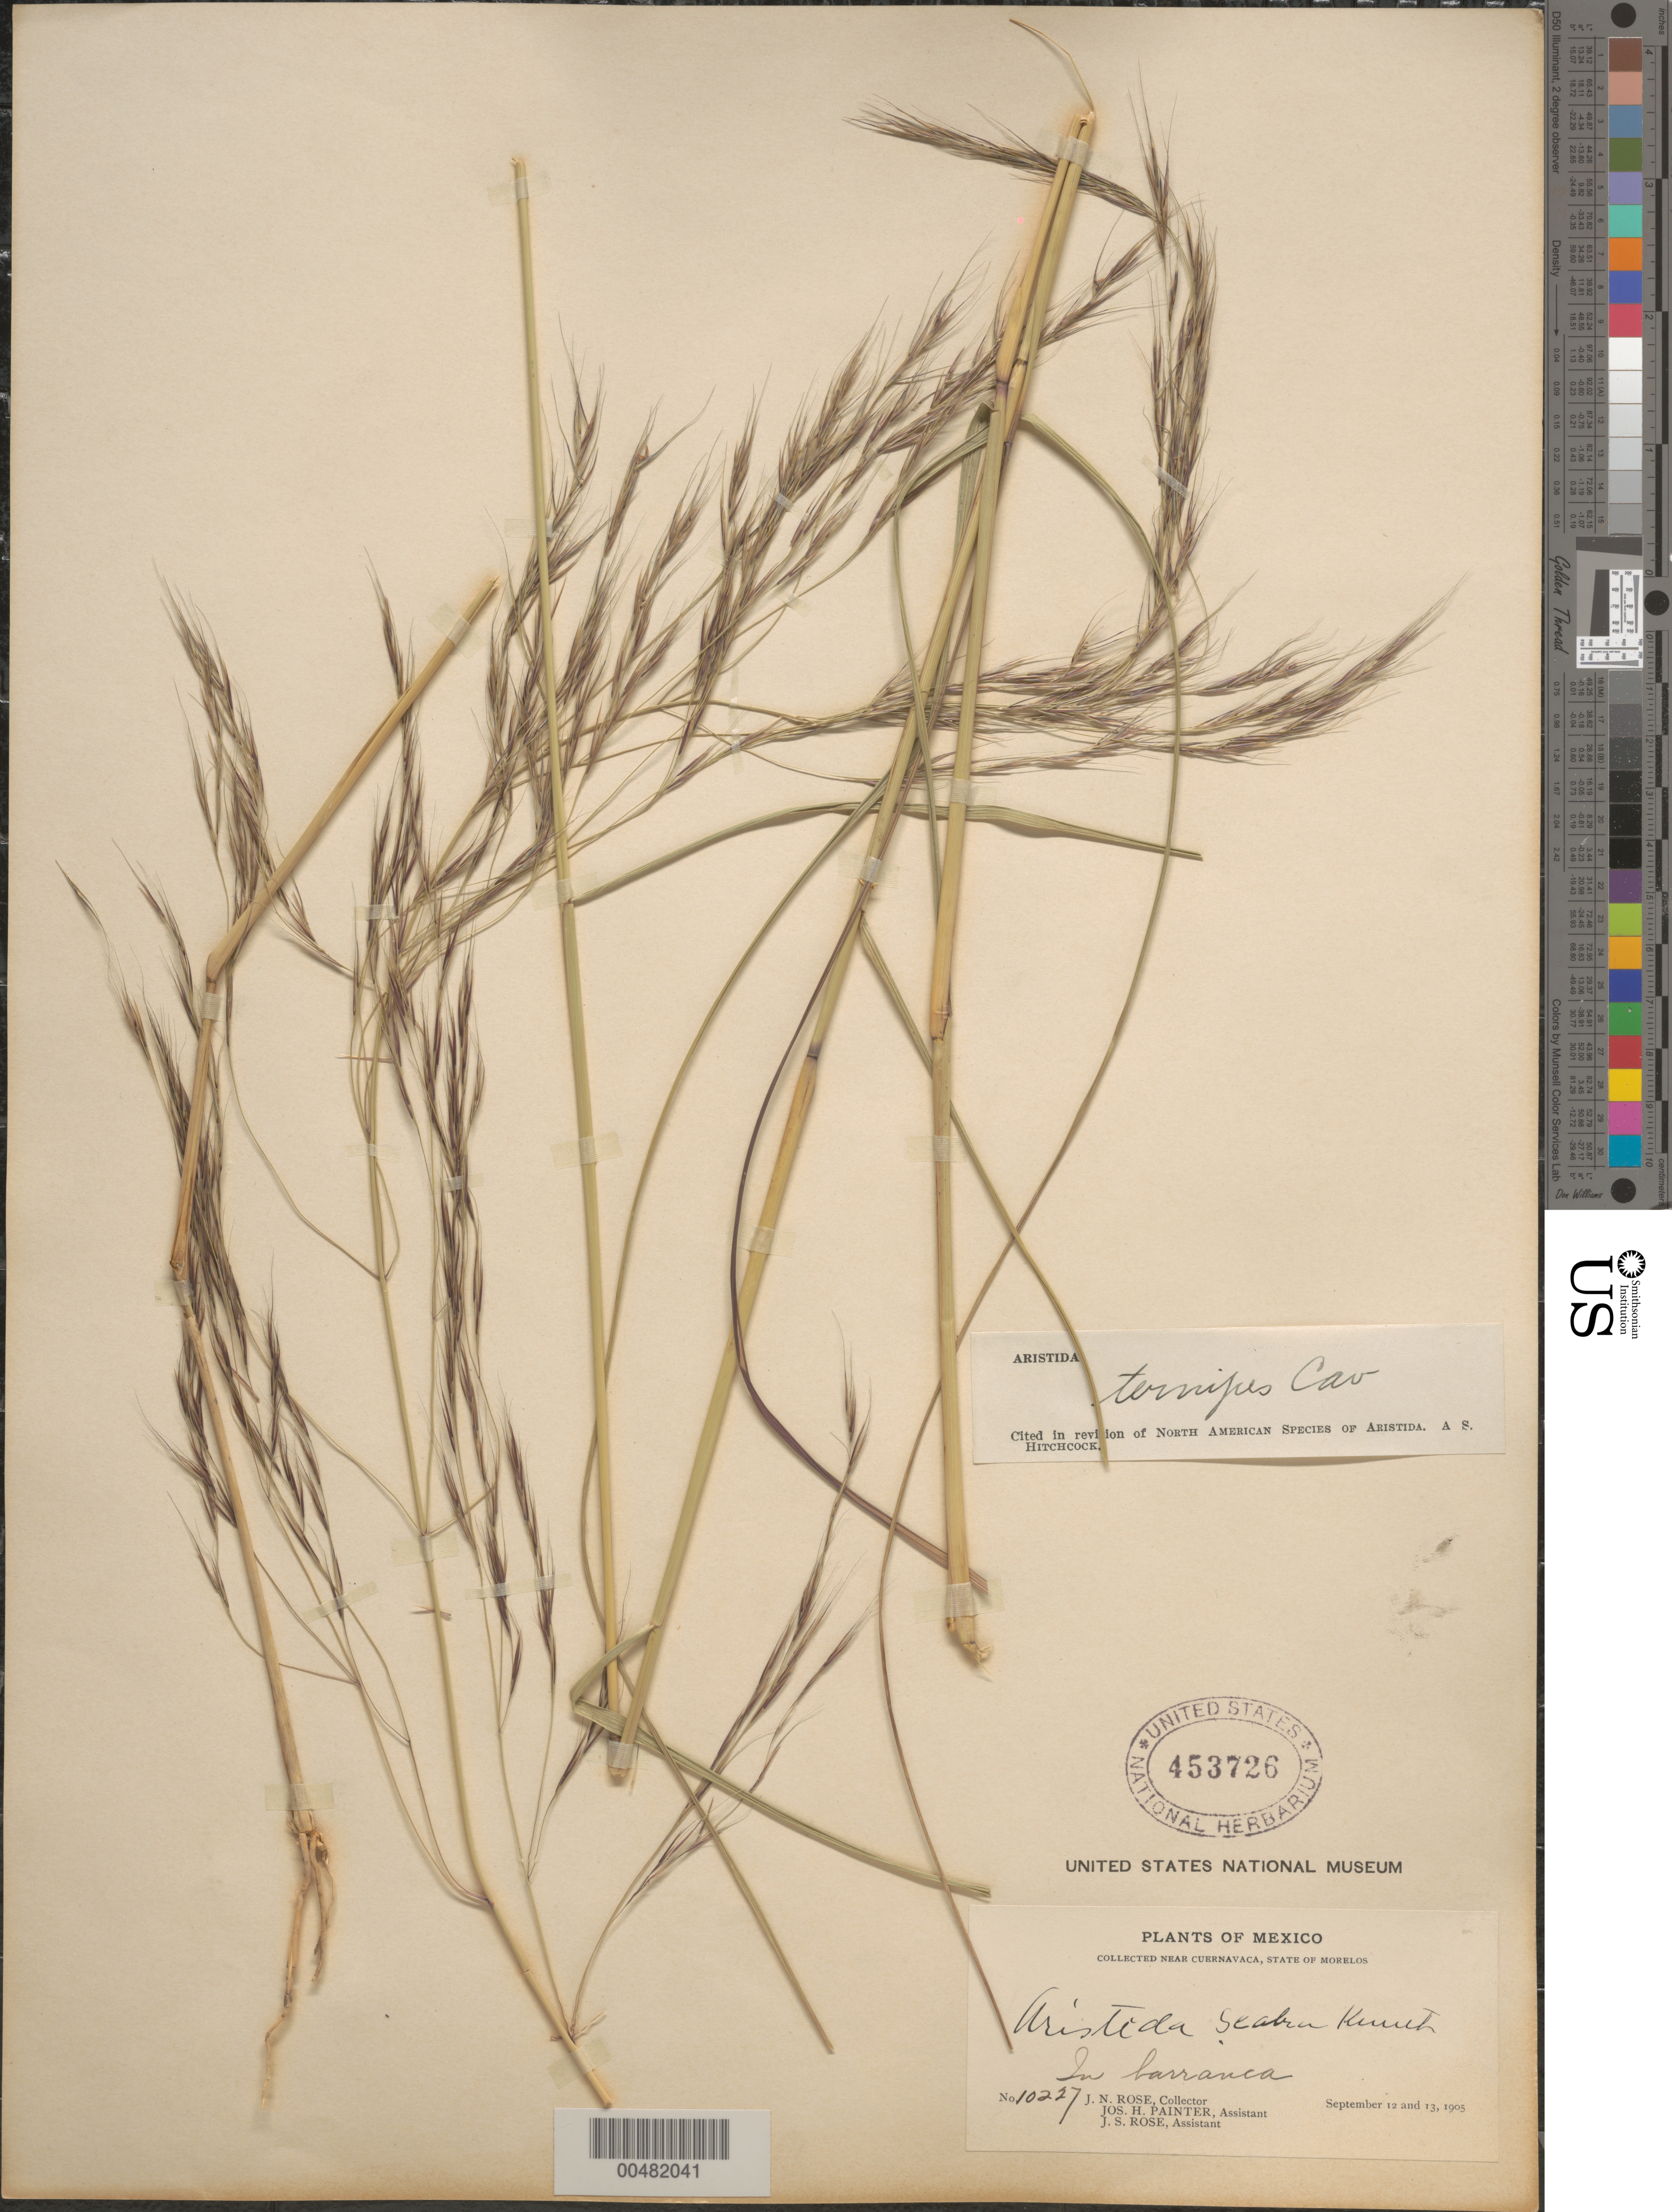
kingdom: Plantae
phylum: Tracheophyta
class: Liliopsida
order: Poales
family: Poaceae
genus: Aristida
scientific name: Aristida ternipes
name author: Cav.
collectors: J. N. Rose, J. H. Painter & J. S. Rose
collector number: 10227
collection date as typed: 12 Sep 1905 to 13 Sep 1905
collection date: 1905-09-12/1905-09-13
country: Mexico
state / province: Morelos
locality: Near Cuernavaca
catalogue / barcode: US 453726